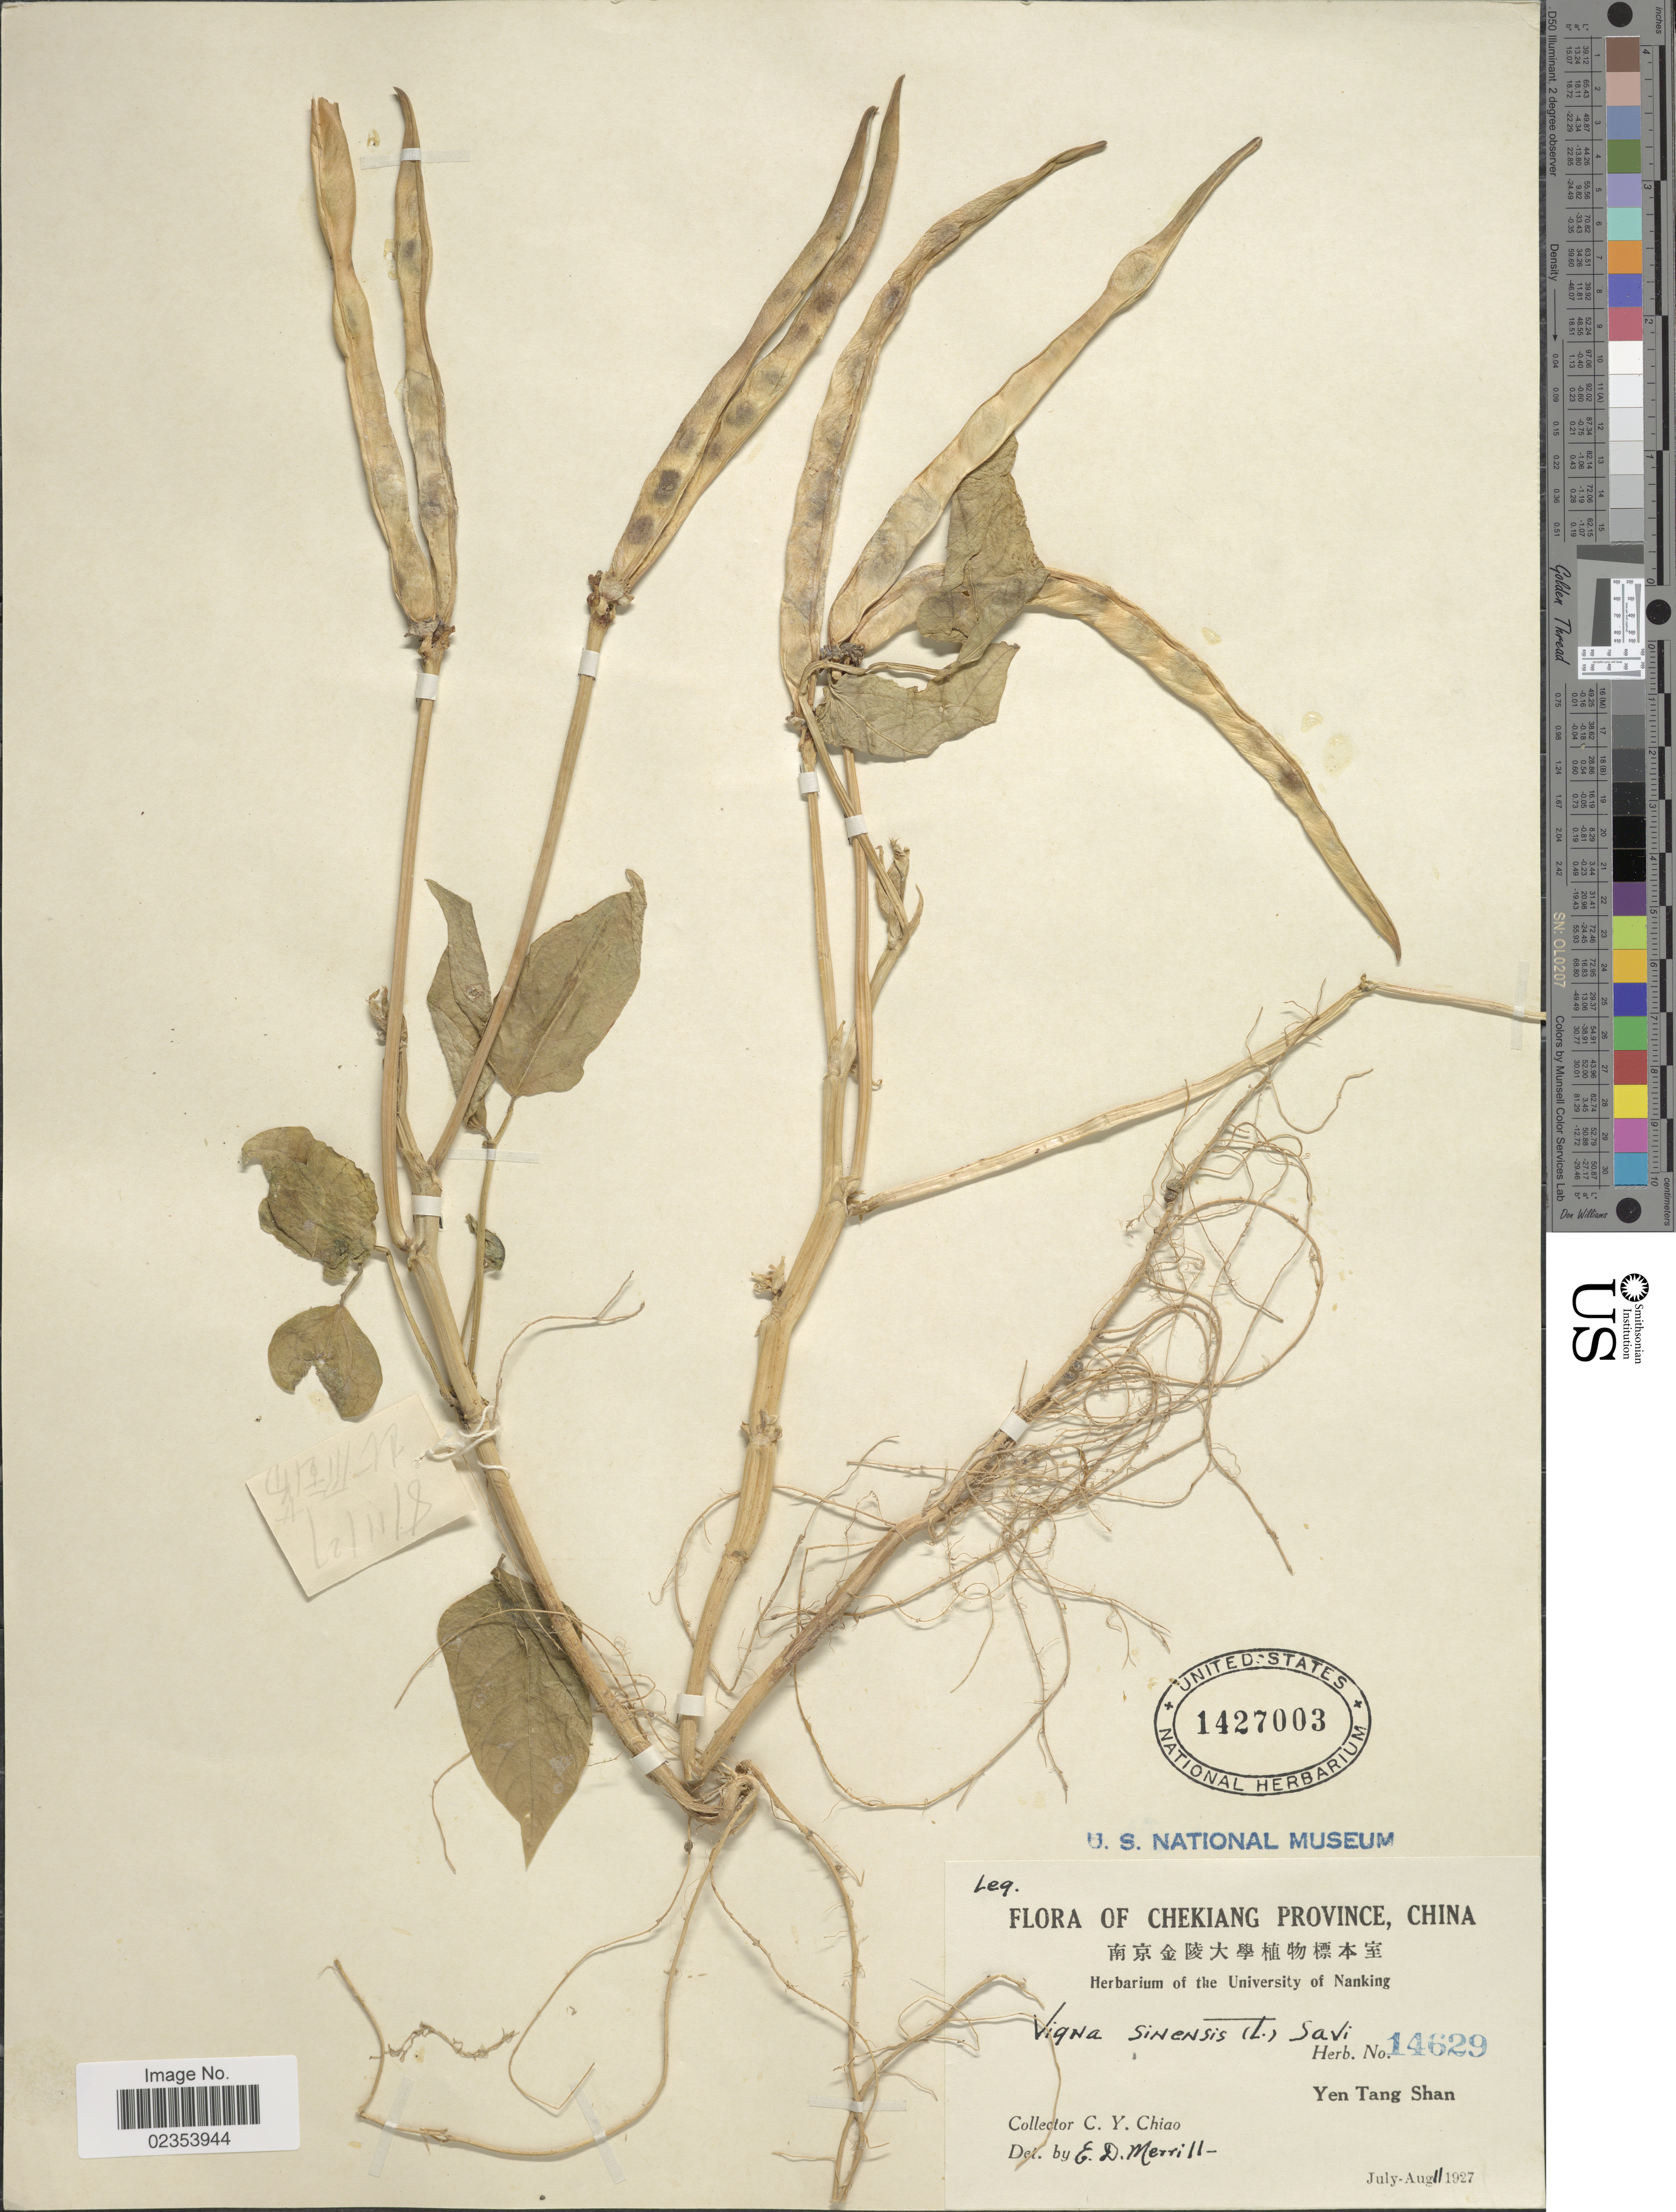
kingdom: Plantae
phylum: Tracheophyta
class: Magnoliopsida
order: Fabales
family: Fabaceae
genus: Vigna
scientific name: Vigna unguiculata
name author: (L.) Walp.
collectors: C. Y. Chiao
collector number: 14629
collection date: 1927-07/1927-08-11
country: China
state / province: Zhejiang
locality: Chekiang Province, China. Yen Tang Shan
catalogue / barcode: US 1427003